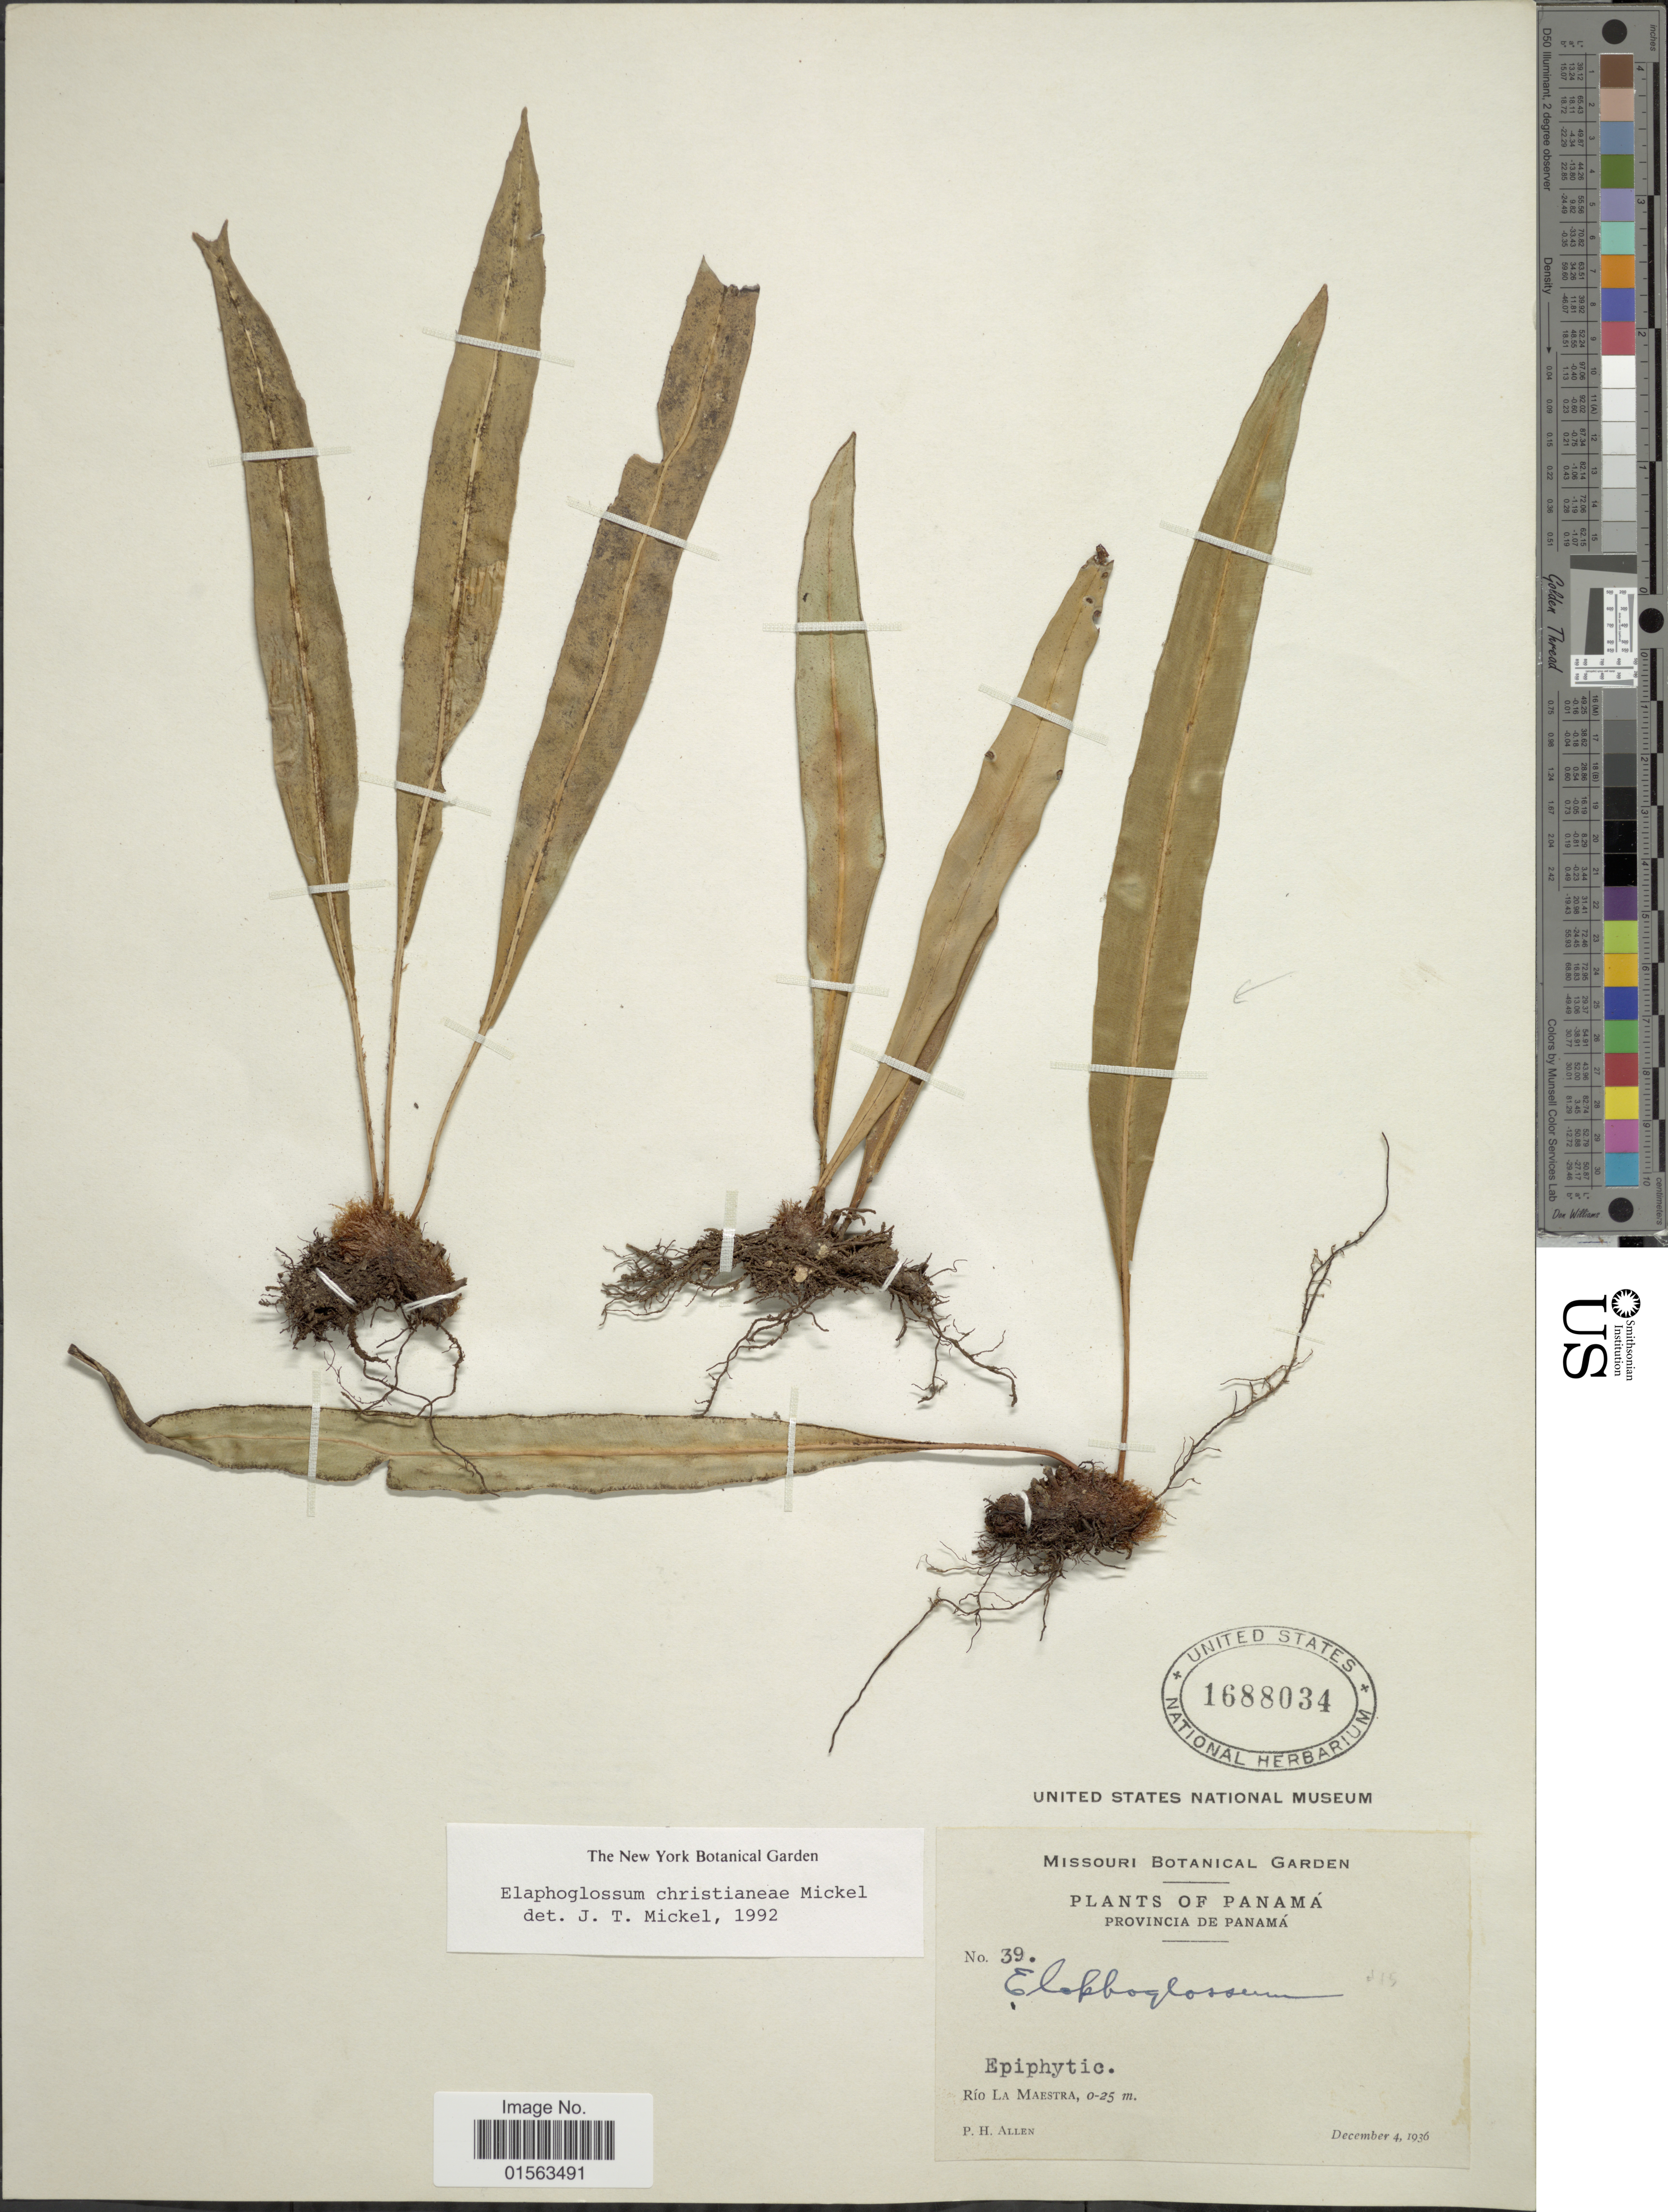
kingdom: Plantae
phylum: Tracheophyta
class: Polypodiopsida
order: Polypodiales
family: Dryopteridaceae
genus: Elaphoglossum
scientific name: Elaphoglossum christianeae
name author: Mickel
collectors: P. H. Allen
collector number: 39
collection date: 1936-12-04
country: Panama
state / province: Panamá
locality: Provincia de Panama, Rio La Maestra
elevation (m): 0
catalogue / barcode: US 1688034